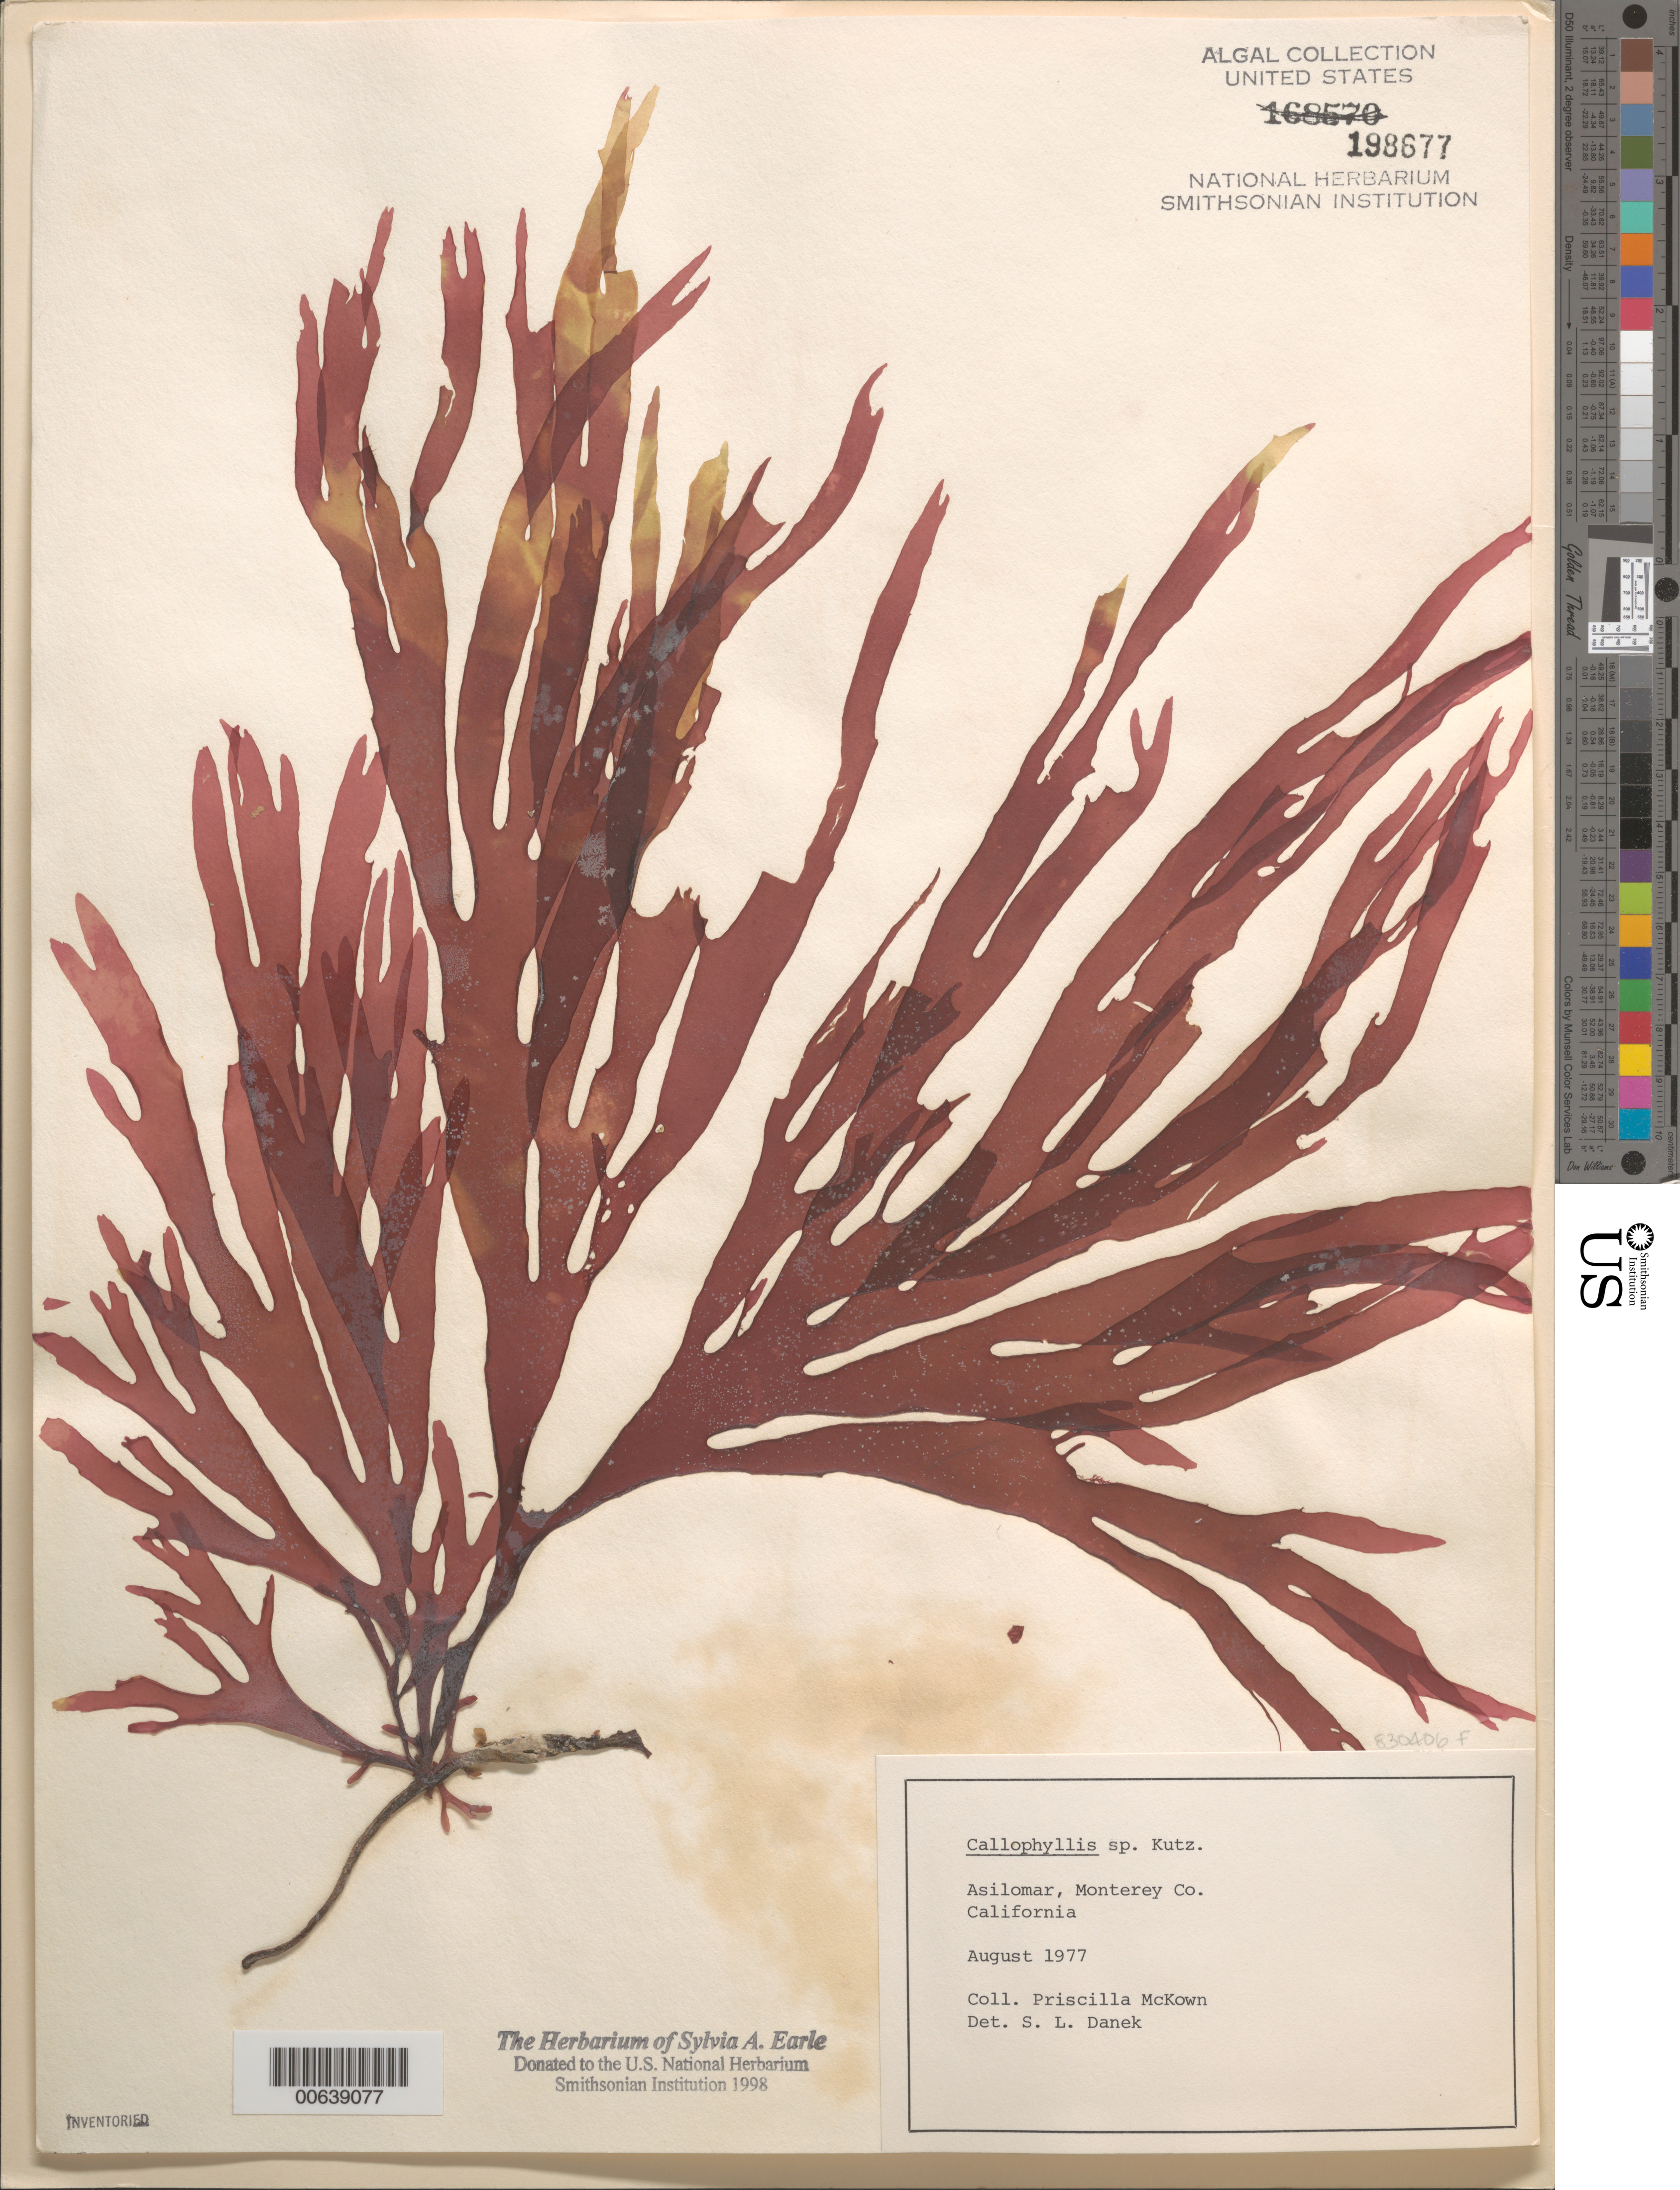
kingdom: Plantae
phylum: Rhodophyta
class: Florideophyceae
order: Gigartinales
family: Kallymeniaceae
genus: Callophyllis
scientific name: Callophyllis sp.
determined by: Danek, S. L.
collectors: P. McKown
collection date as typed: Aug 1977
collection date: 1977-08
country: United States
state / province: California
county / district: Monterey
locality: Asilomar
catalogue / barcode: US 198677